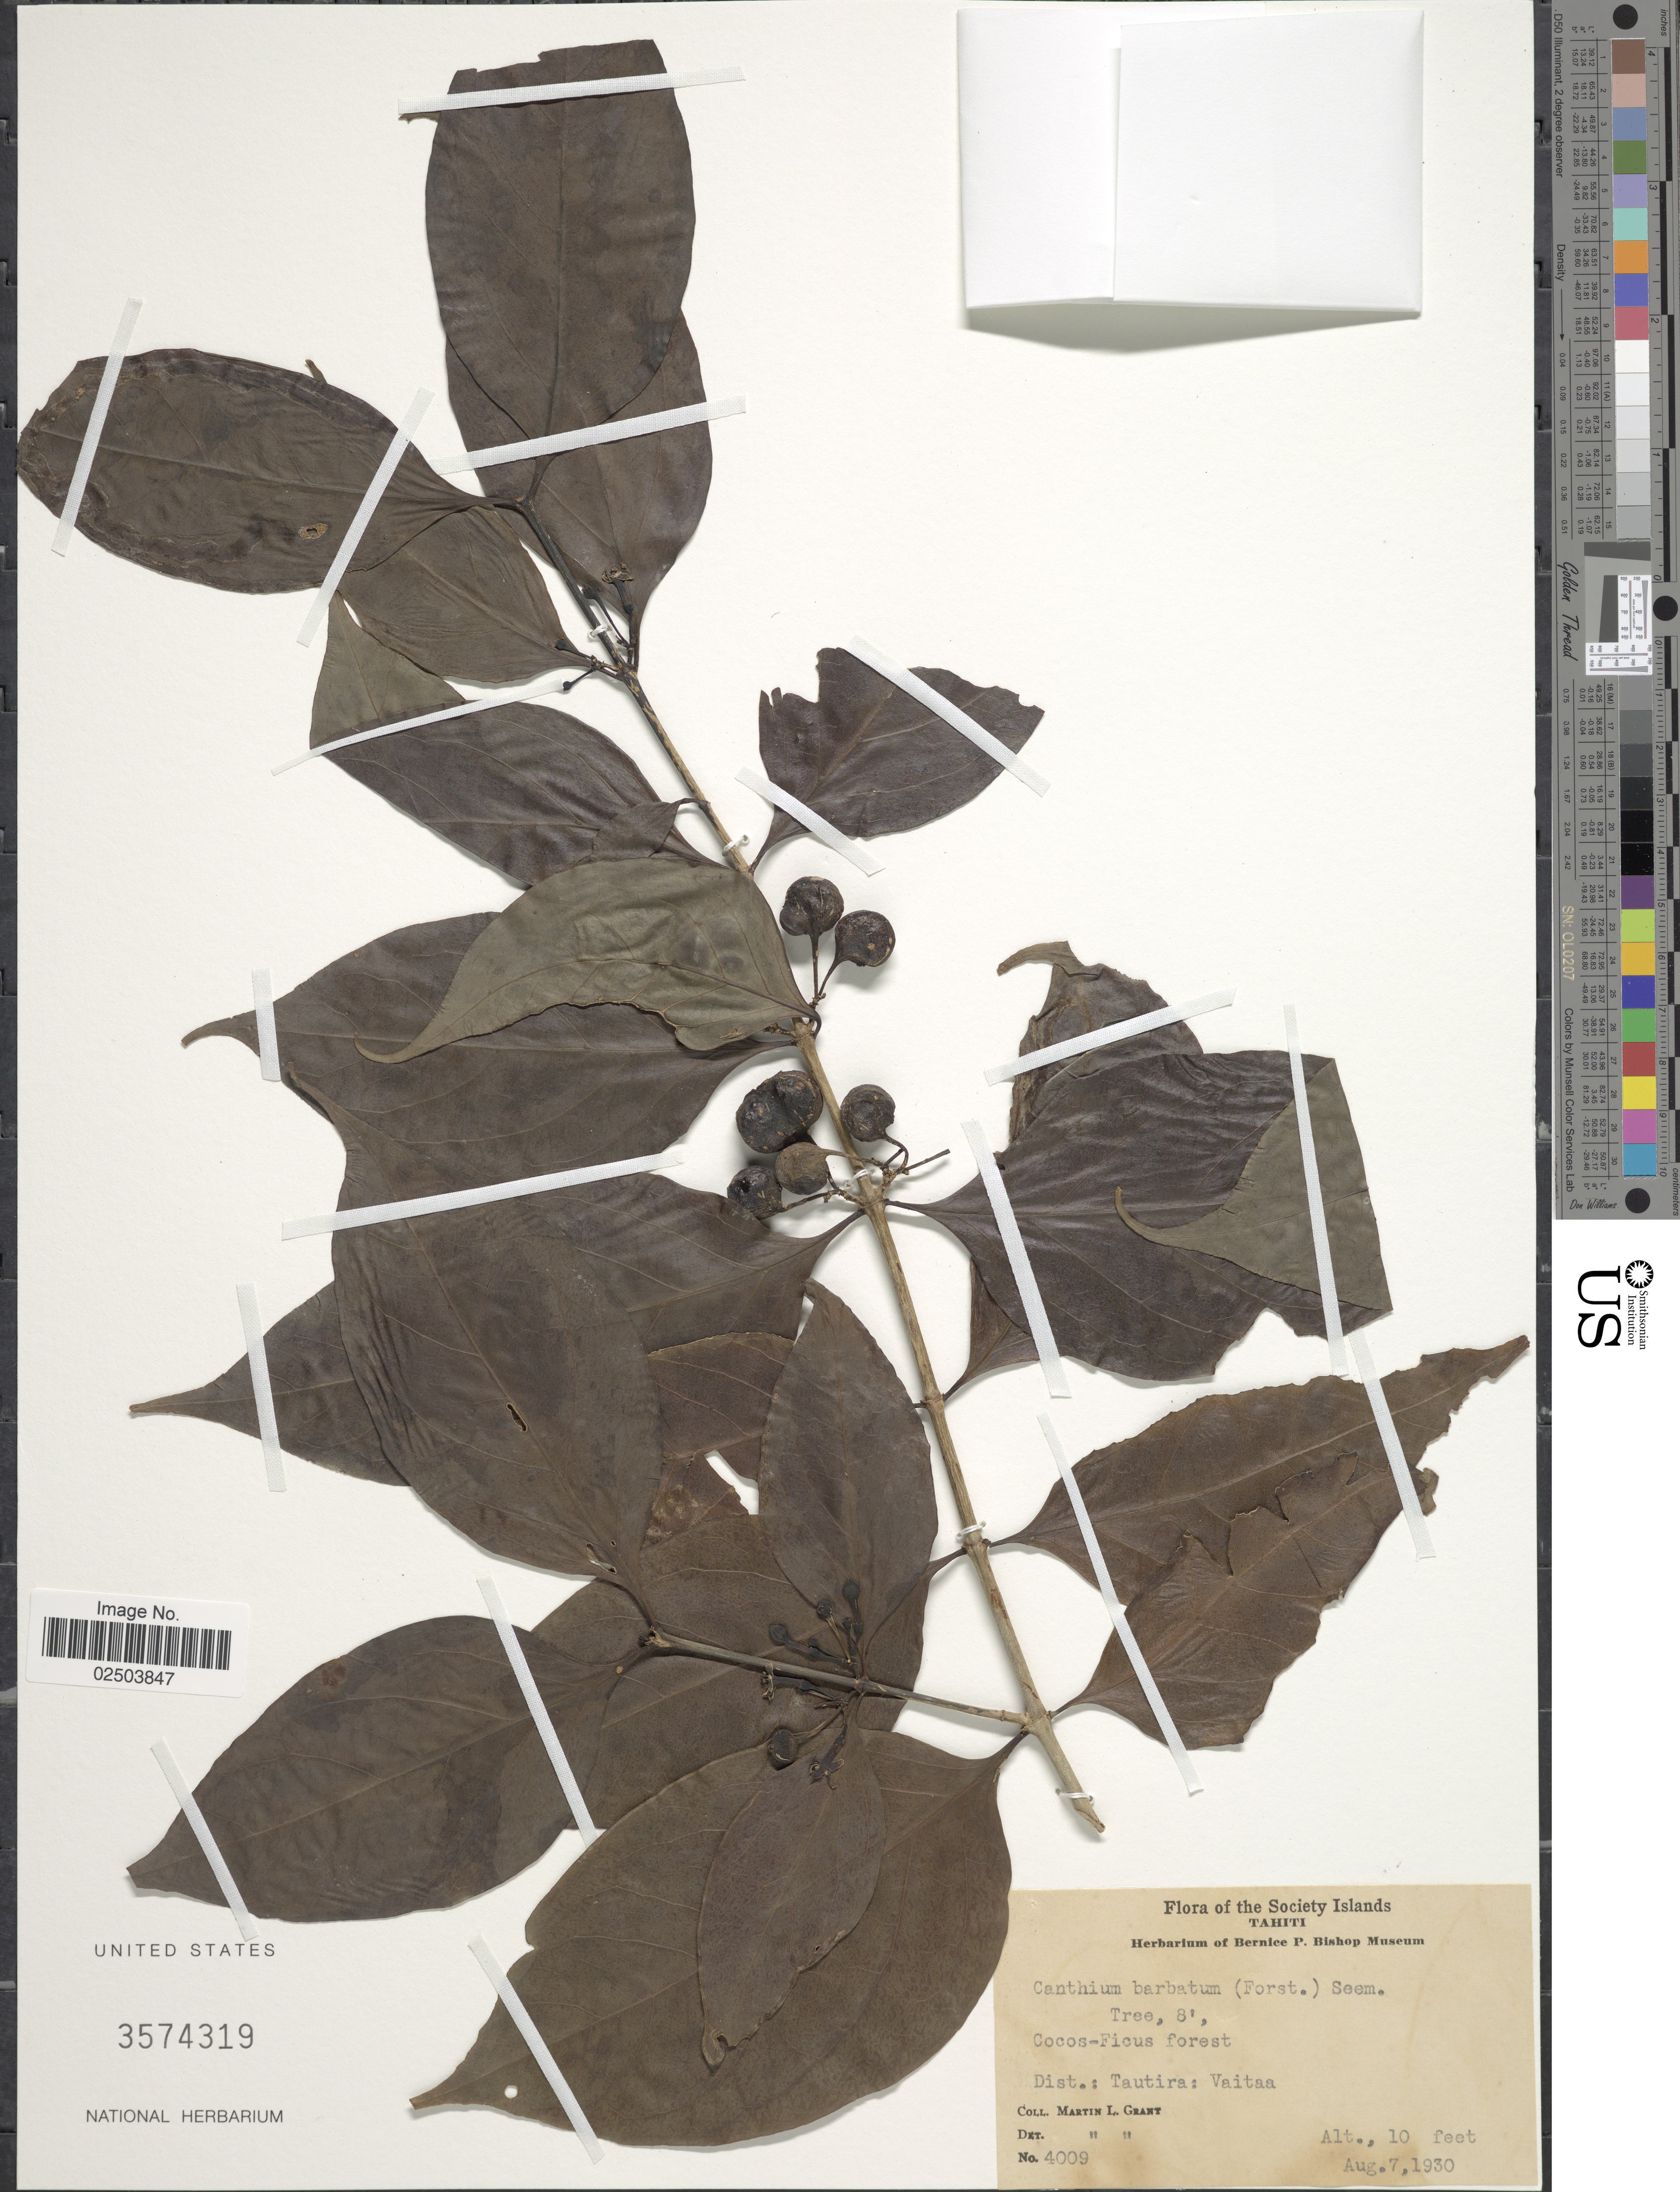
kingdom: Plantae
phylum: Tracheophyta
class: Magnoliopsida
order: Gentianales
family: Rubiaceae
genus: Cyclophyllum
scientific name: Cyclophyllum barbatum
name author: (G. Forst.) N. Hallé & J. Florence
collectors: M. L. Grant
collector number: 4009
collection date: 1930-08-07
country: French Polynesia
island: Tahiti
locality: Society Islands, Tahiti. Dist.: Tautira: Vaitaa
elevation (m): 3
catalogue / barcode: US 3574319